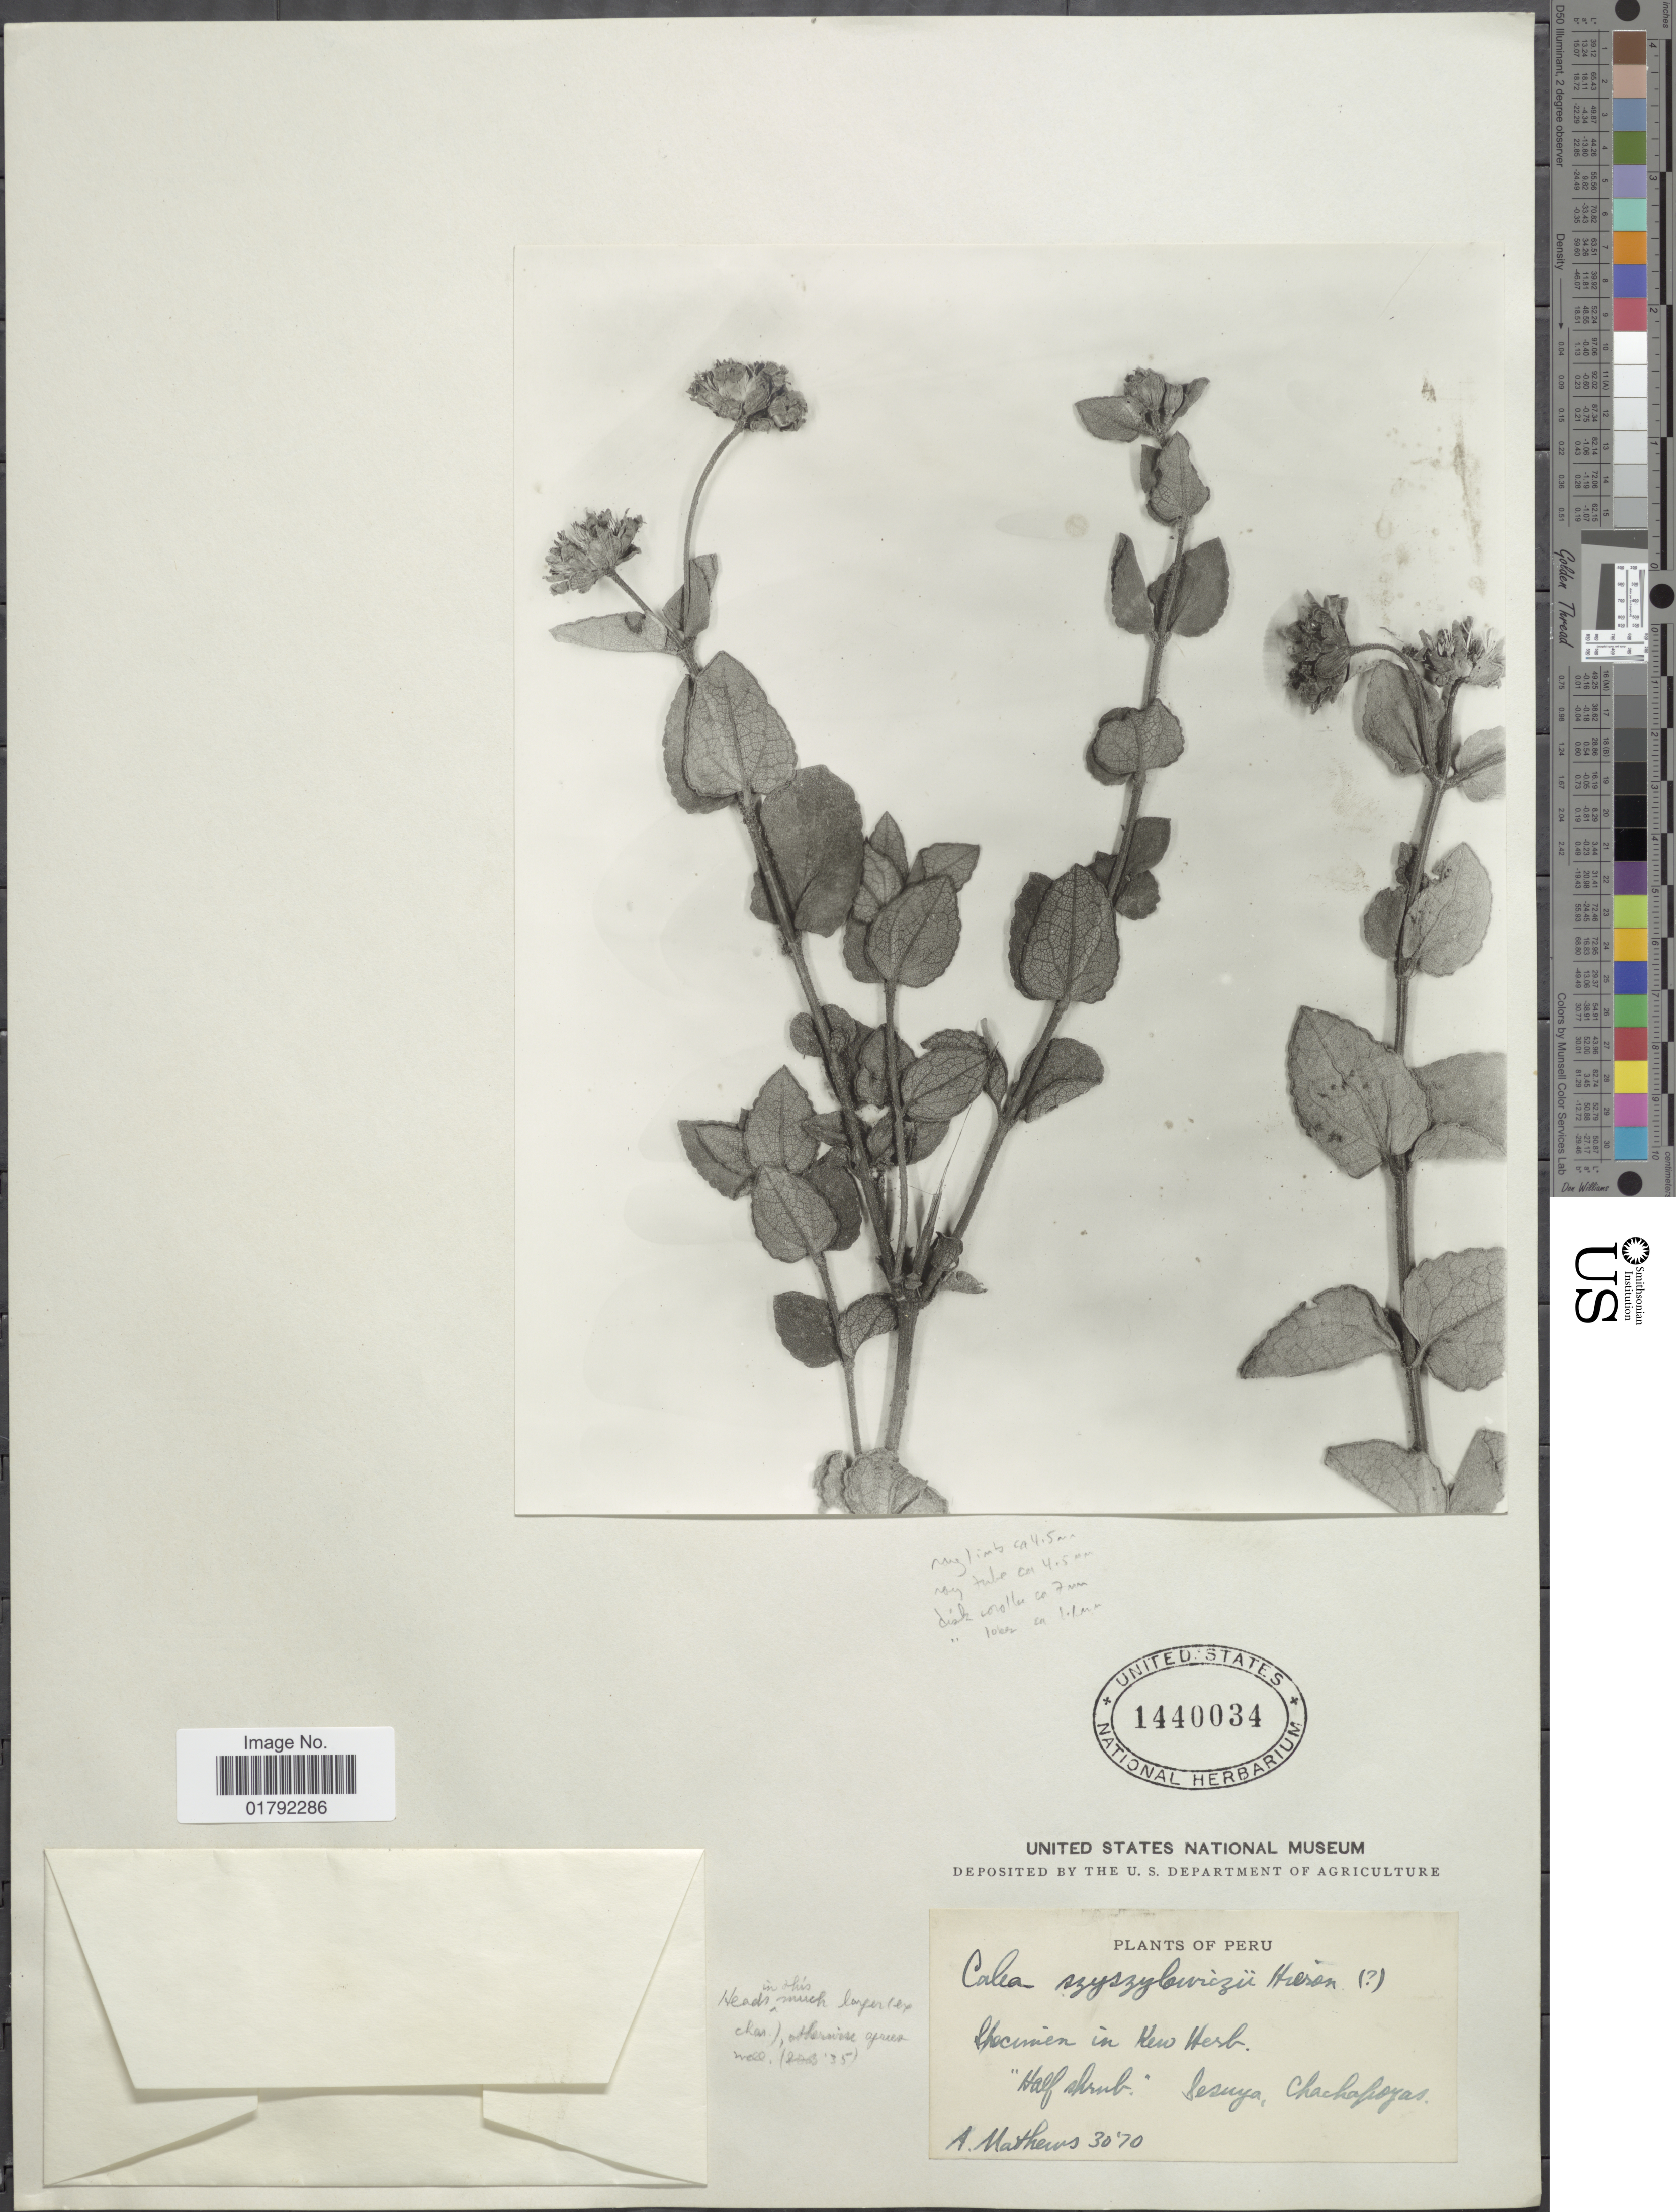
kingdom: Plantae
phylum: Tracheophyta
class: Magnoliopsida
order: Asterales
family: Asteraceae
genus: Calea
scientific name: Calea szyszylowizii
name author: Hieron.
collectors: A. Mathews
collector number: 3070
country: Peru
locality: Sesuya, Chachapoyas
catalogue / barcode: US 1440034